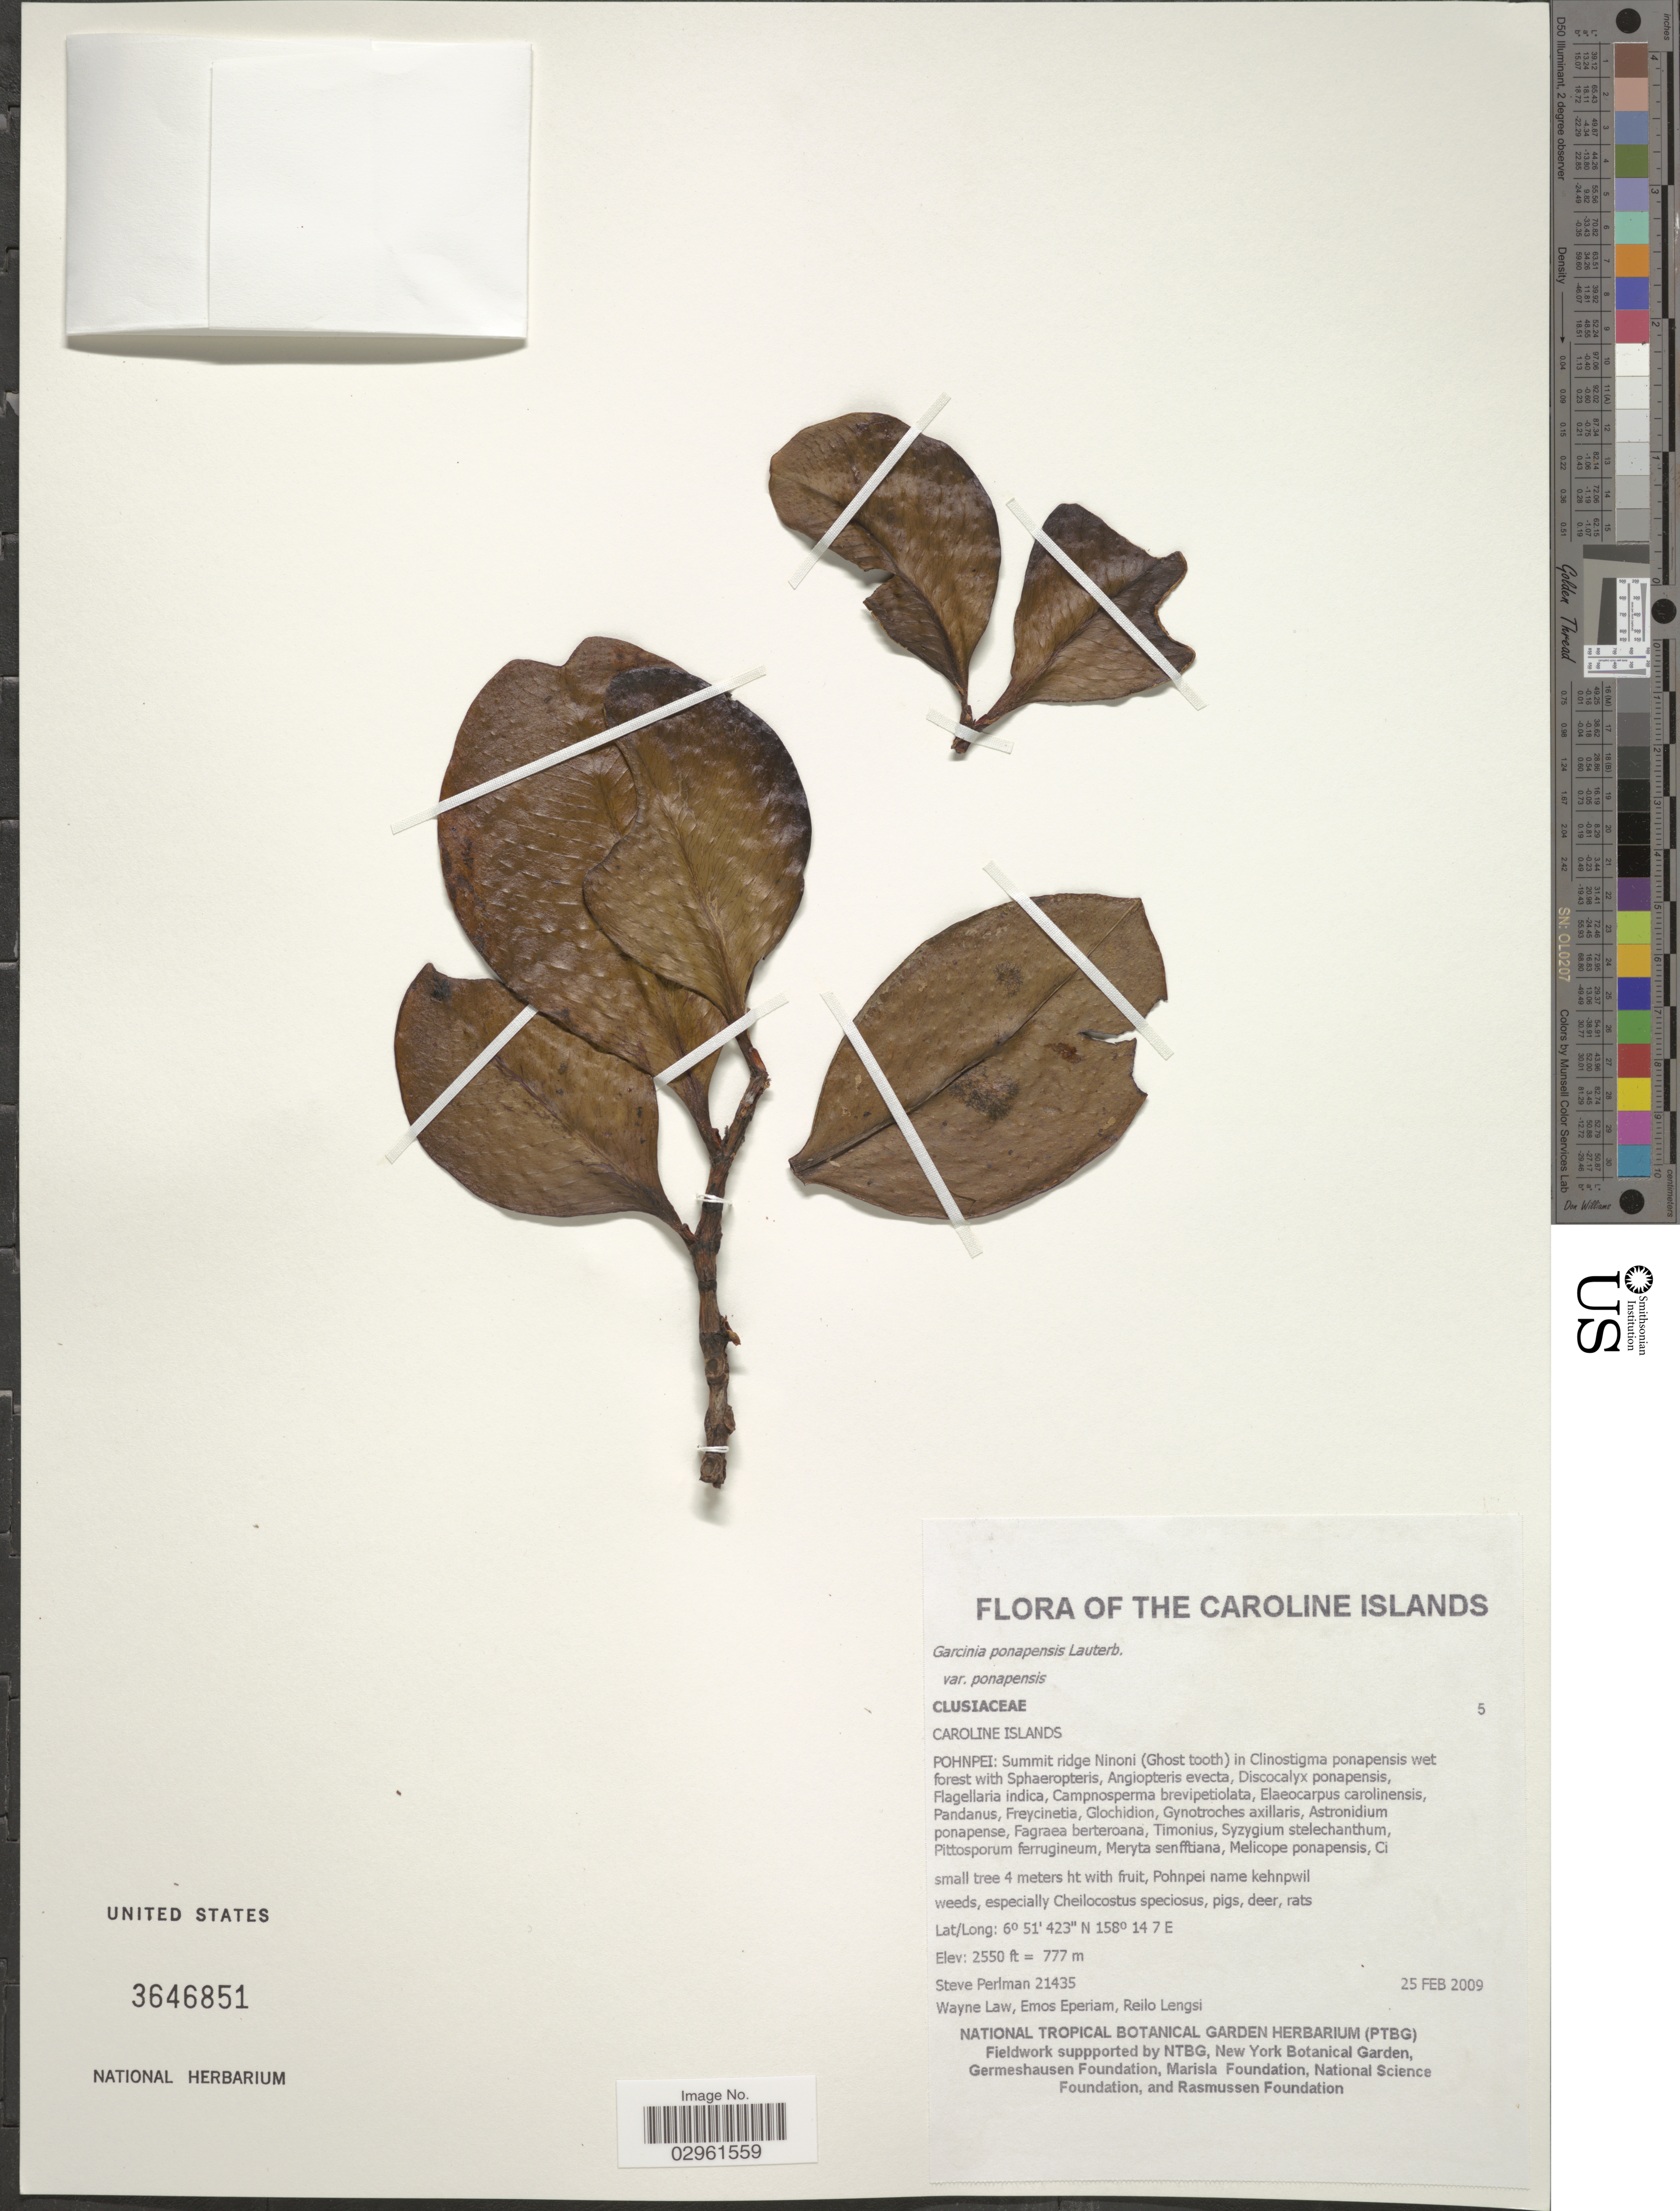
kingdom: Plantae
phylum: Tracheophyta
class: Magnoliopsida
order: Malpighiales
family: Clusiaceae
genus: Garcinia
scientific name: Garcinia ponapensis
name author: Lauterb.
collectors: S. Perlman, W. Law, E. Eperiam & R. Lengsi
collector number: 21435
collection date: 2009-02-25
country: Micronesia, Federated States of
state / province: Pohnpei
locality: Caroline Islands, Summit ridge Ninoni (Ghost tooth) in Clinostigma ponapensis wer forest.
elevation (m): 777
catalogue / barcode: US 3646851